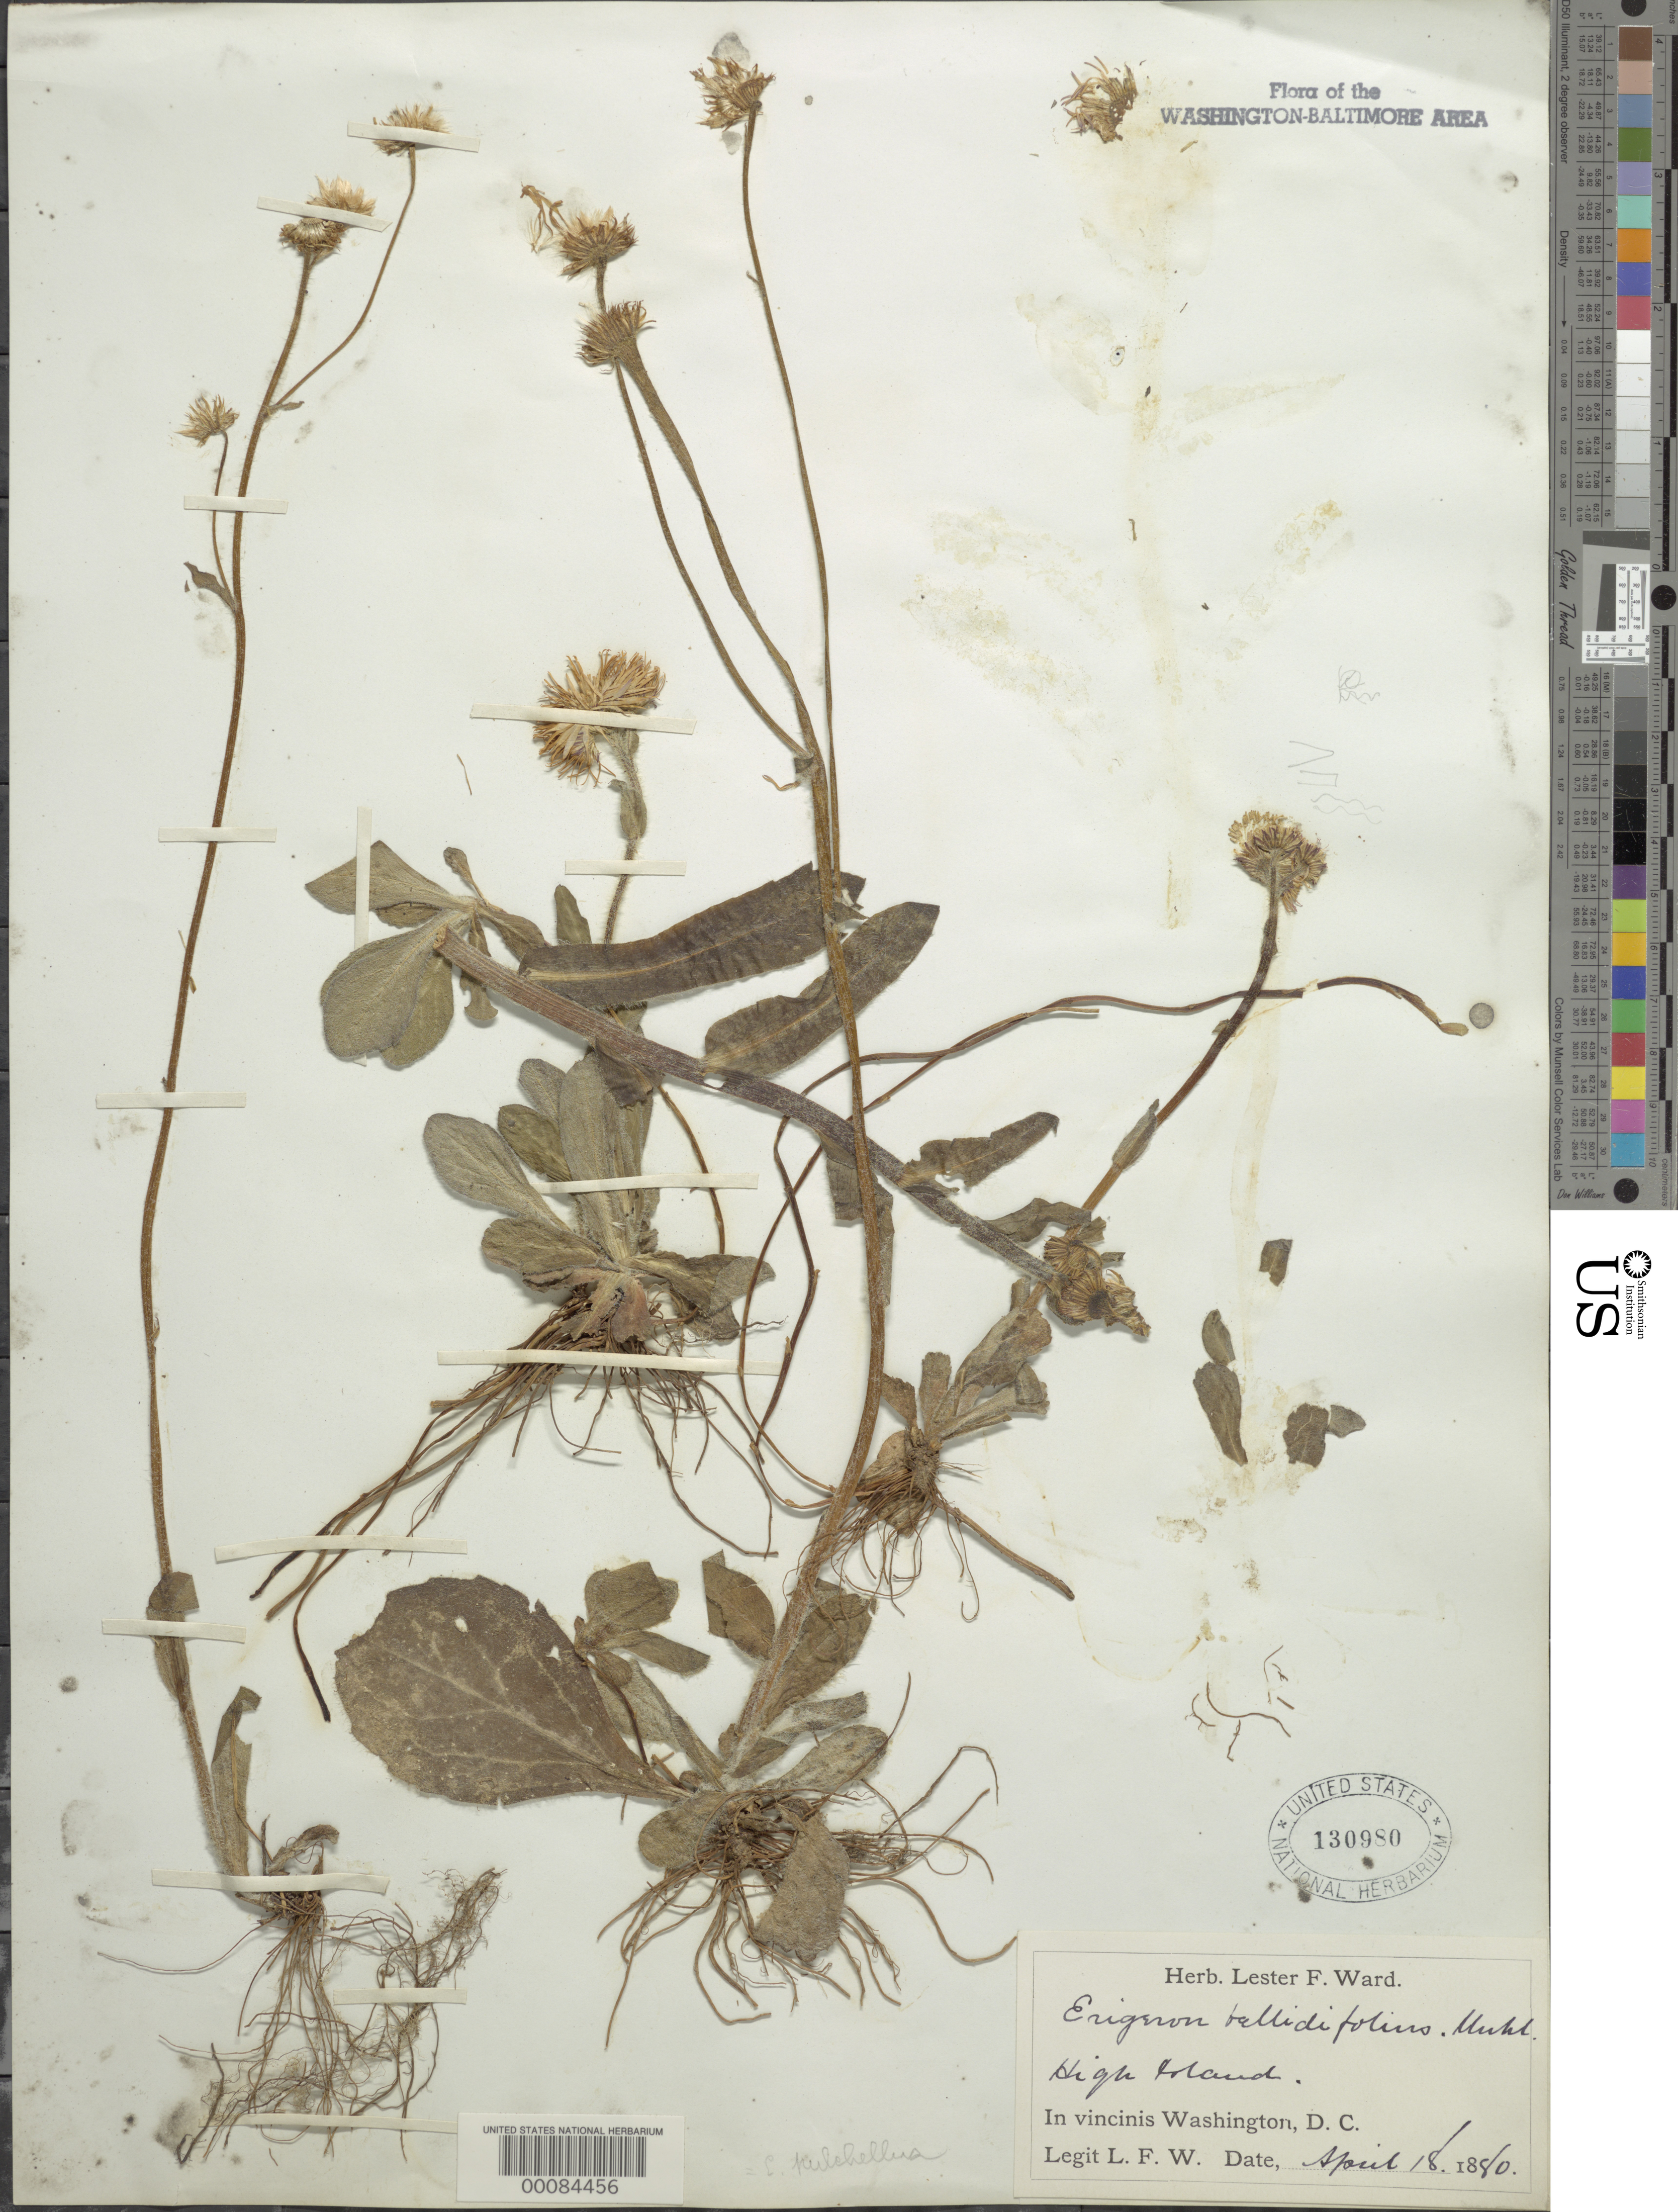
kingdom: Plantae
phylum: Tracheophyta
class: Magnoliopsida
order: Asterales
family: Asteraceae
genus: Erigeron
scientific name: Erigeron pulchellus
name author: Michx.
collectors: L. F. Ward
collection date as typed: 18 Apr 1880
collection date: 1880-04-18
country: United States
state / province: Maryland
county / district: Montgomery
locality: High Island C. & O. Canal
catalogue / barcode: US 130980